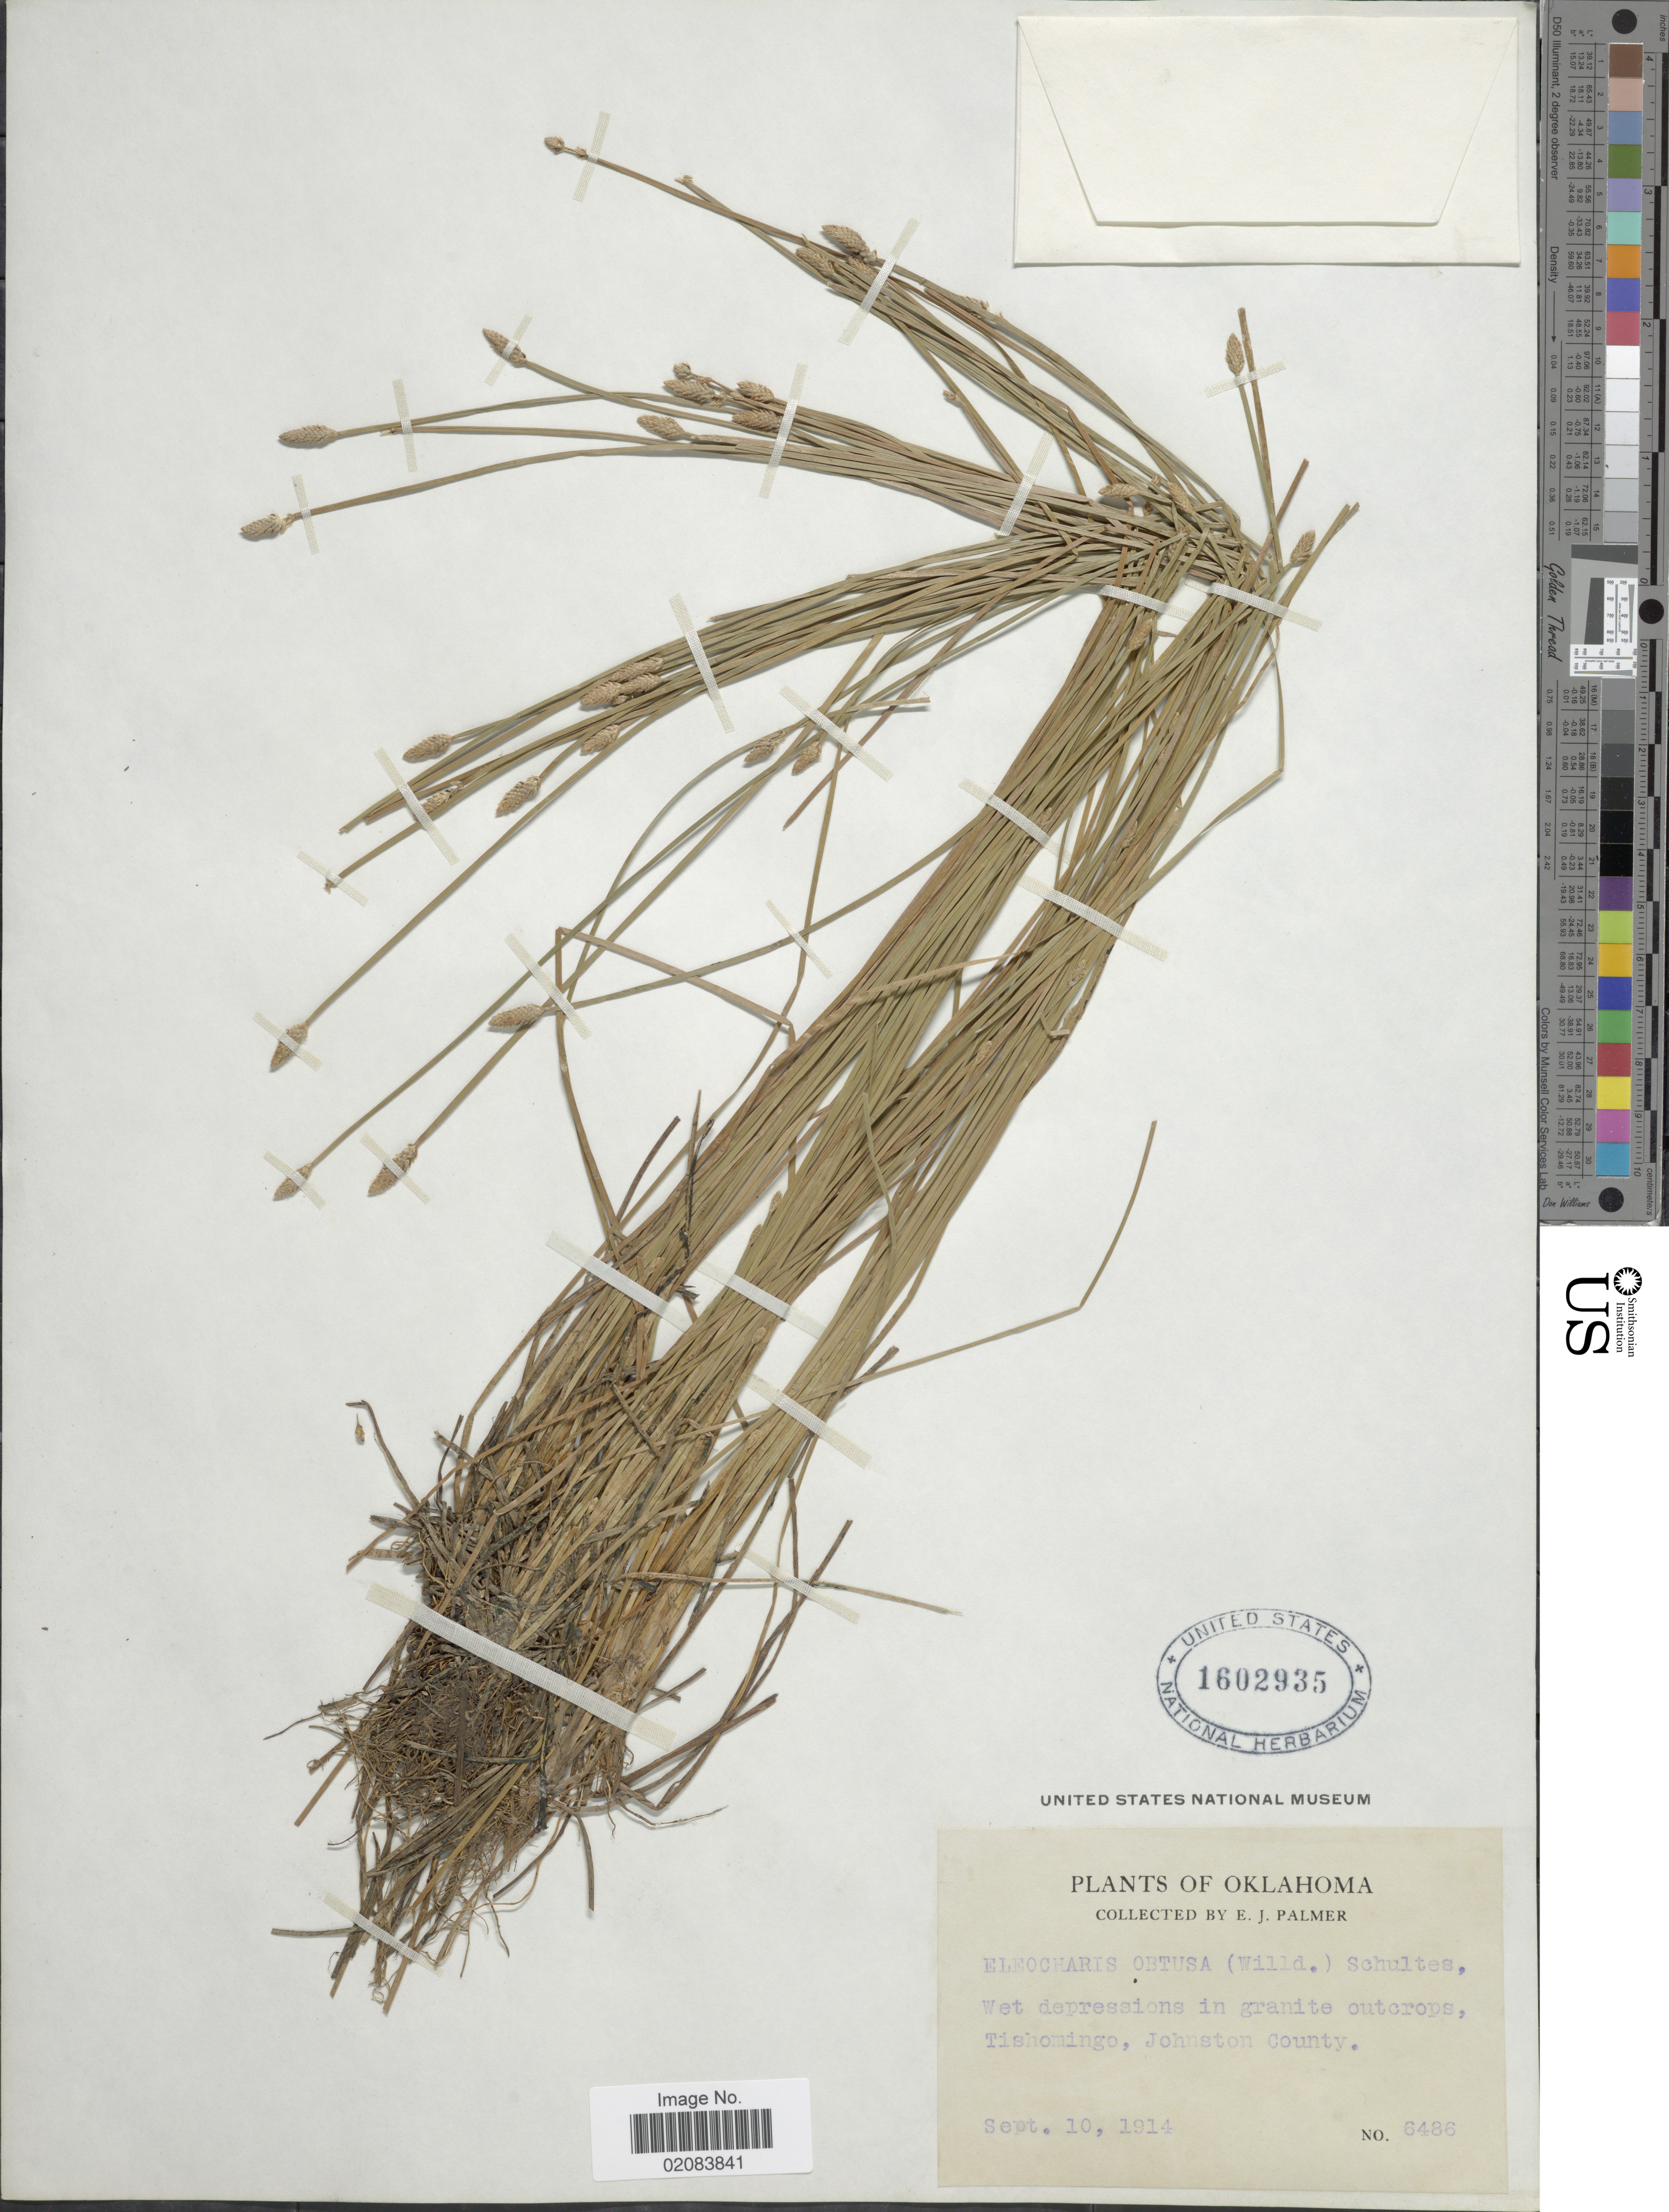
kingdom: Plantae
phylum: Tracheophyta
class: Liliopsida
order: Poales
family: Cyperaceae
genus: Eleocharis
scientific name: Eleocharis obtusa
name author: (Willd.) Schult.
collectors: E. J. Palmer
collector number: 6486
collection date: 1914-09-10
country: United States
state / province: Oklahoma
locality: Tishomingo, Johnston County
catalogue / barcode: US 1602935